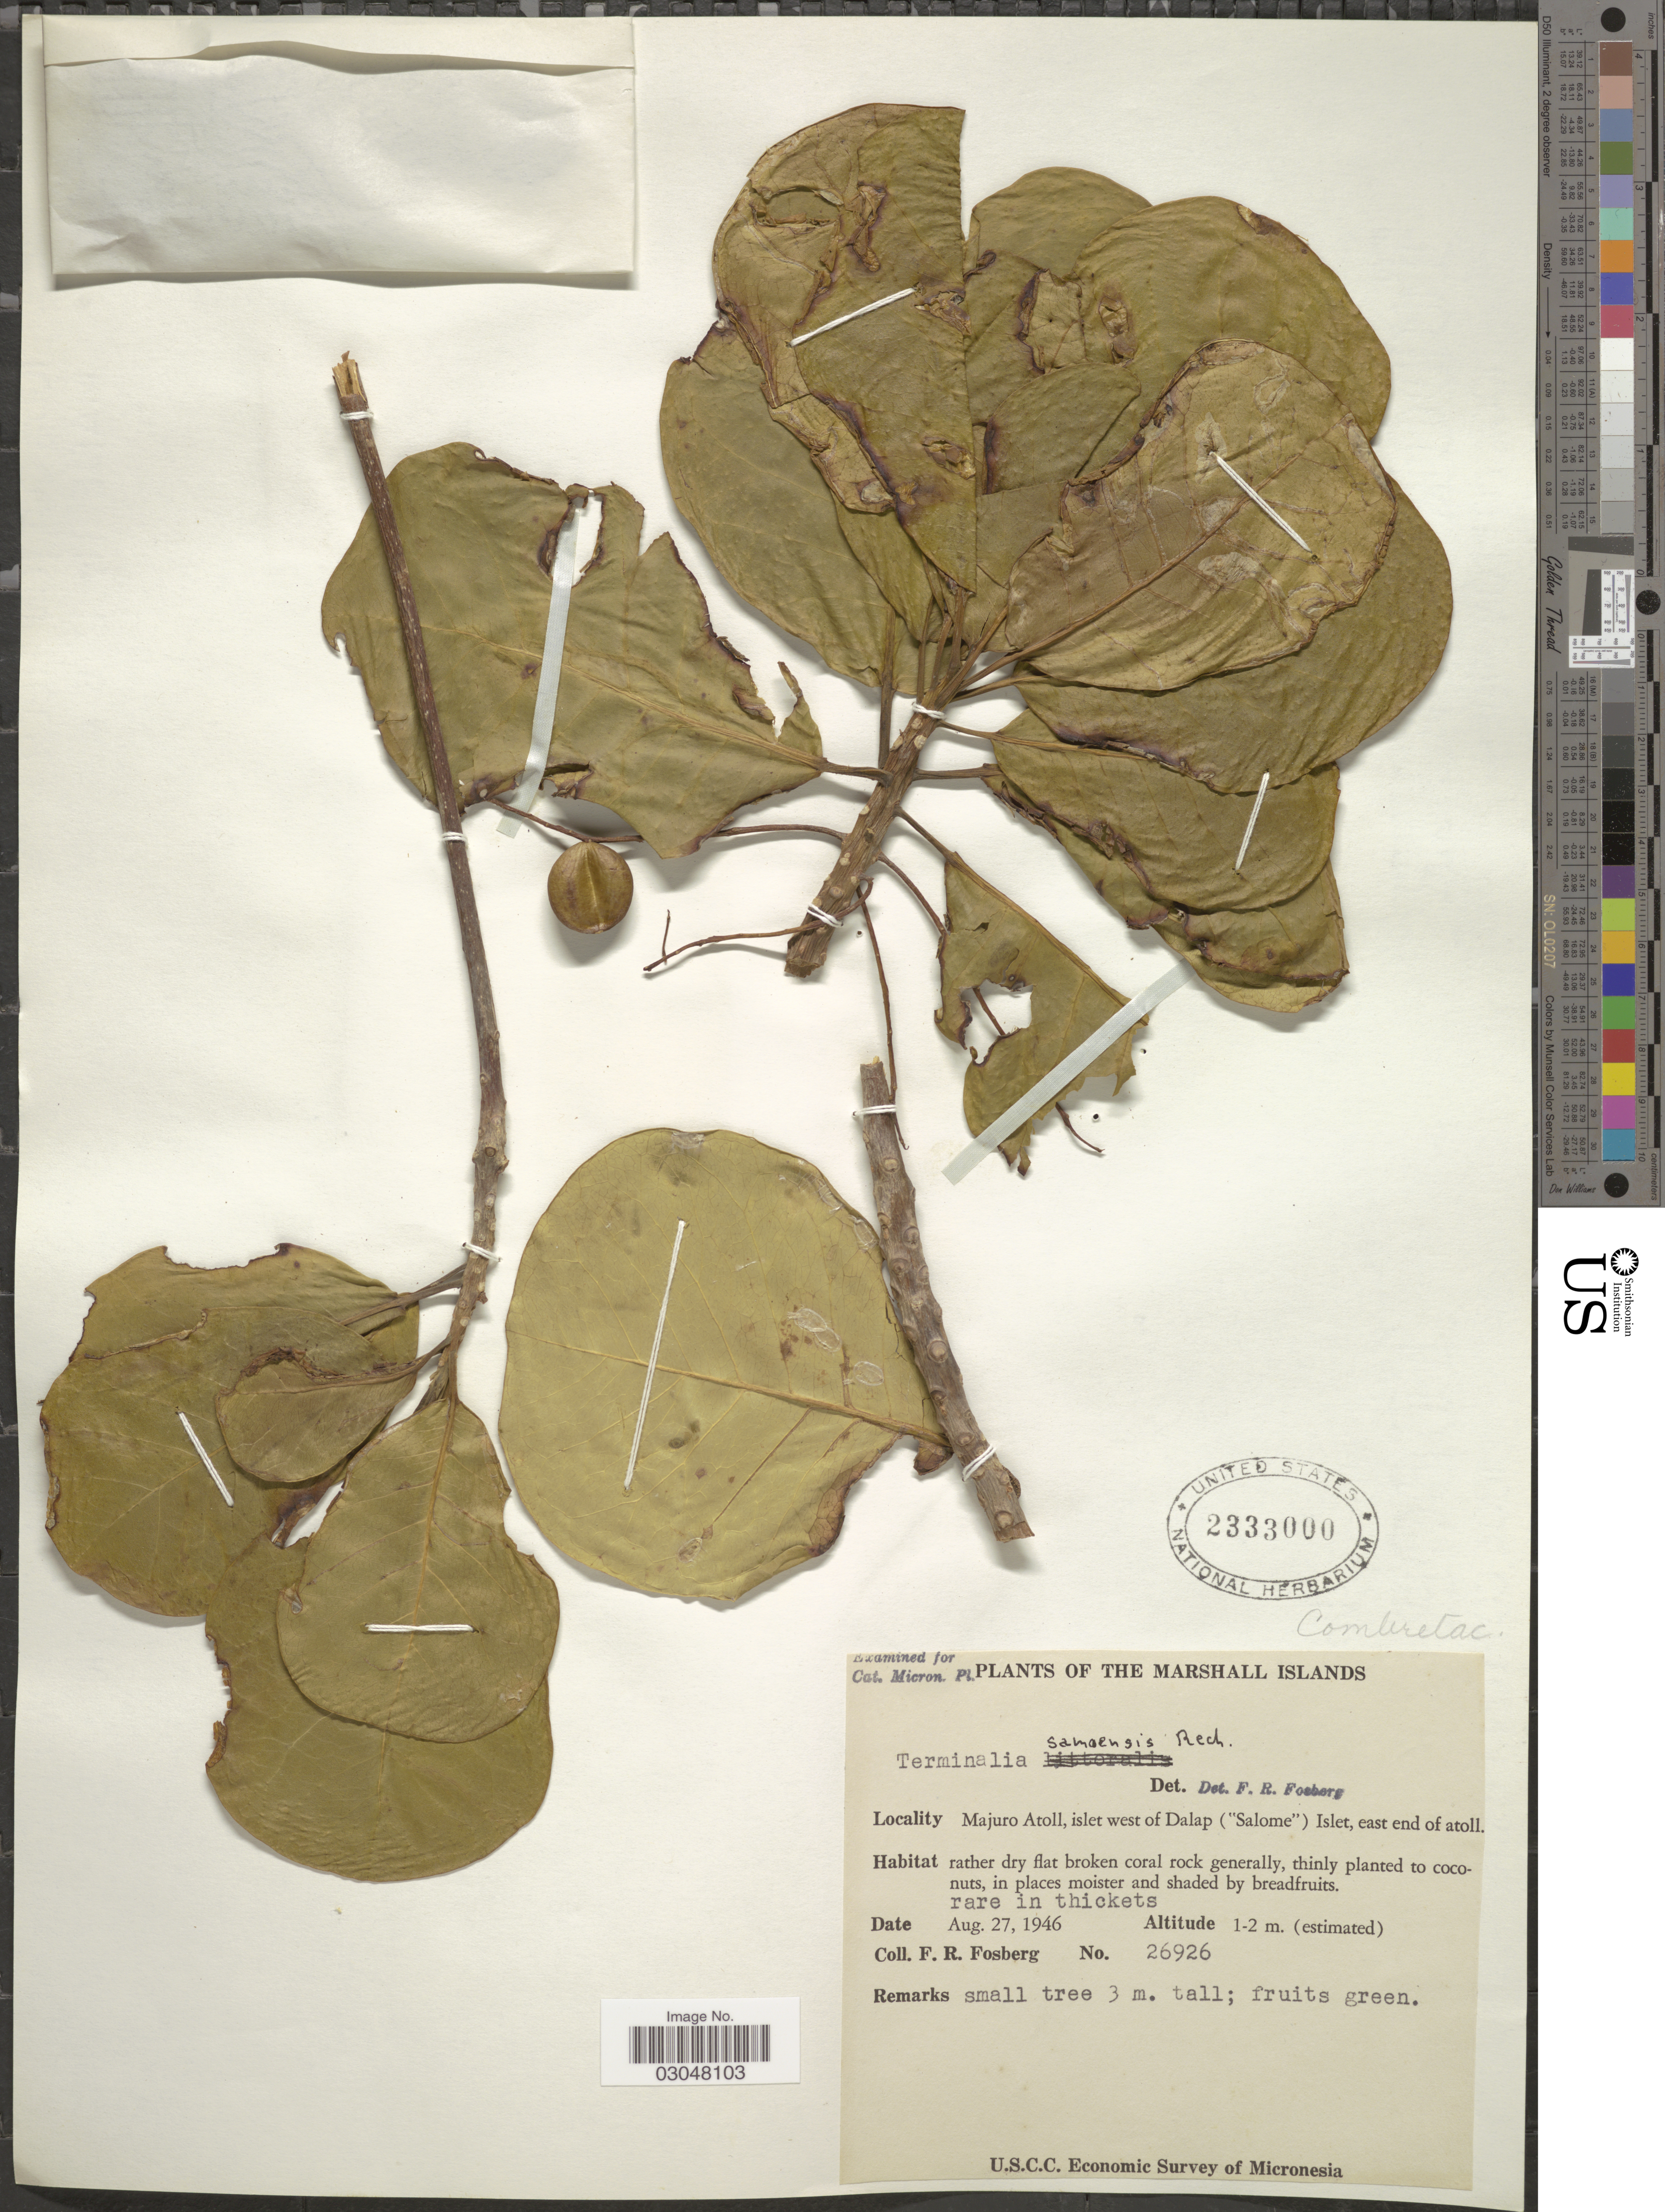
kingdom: Plantae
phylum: Tracheophyta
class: Magnoliopsida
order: Myrtales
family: Combretaceae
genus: Terminalia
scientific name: Terminalia samoensis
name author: Rech.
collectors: F. R. Fosberg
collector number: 26926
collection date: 1946-08-27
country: Marshall Islands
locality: Majuro Atoll, islet west of Dalap ("Salome") Islet, east end of atoll. Micronesia.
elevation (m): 1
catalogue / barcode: US 2333000